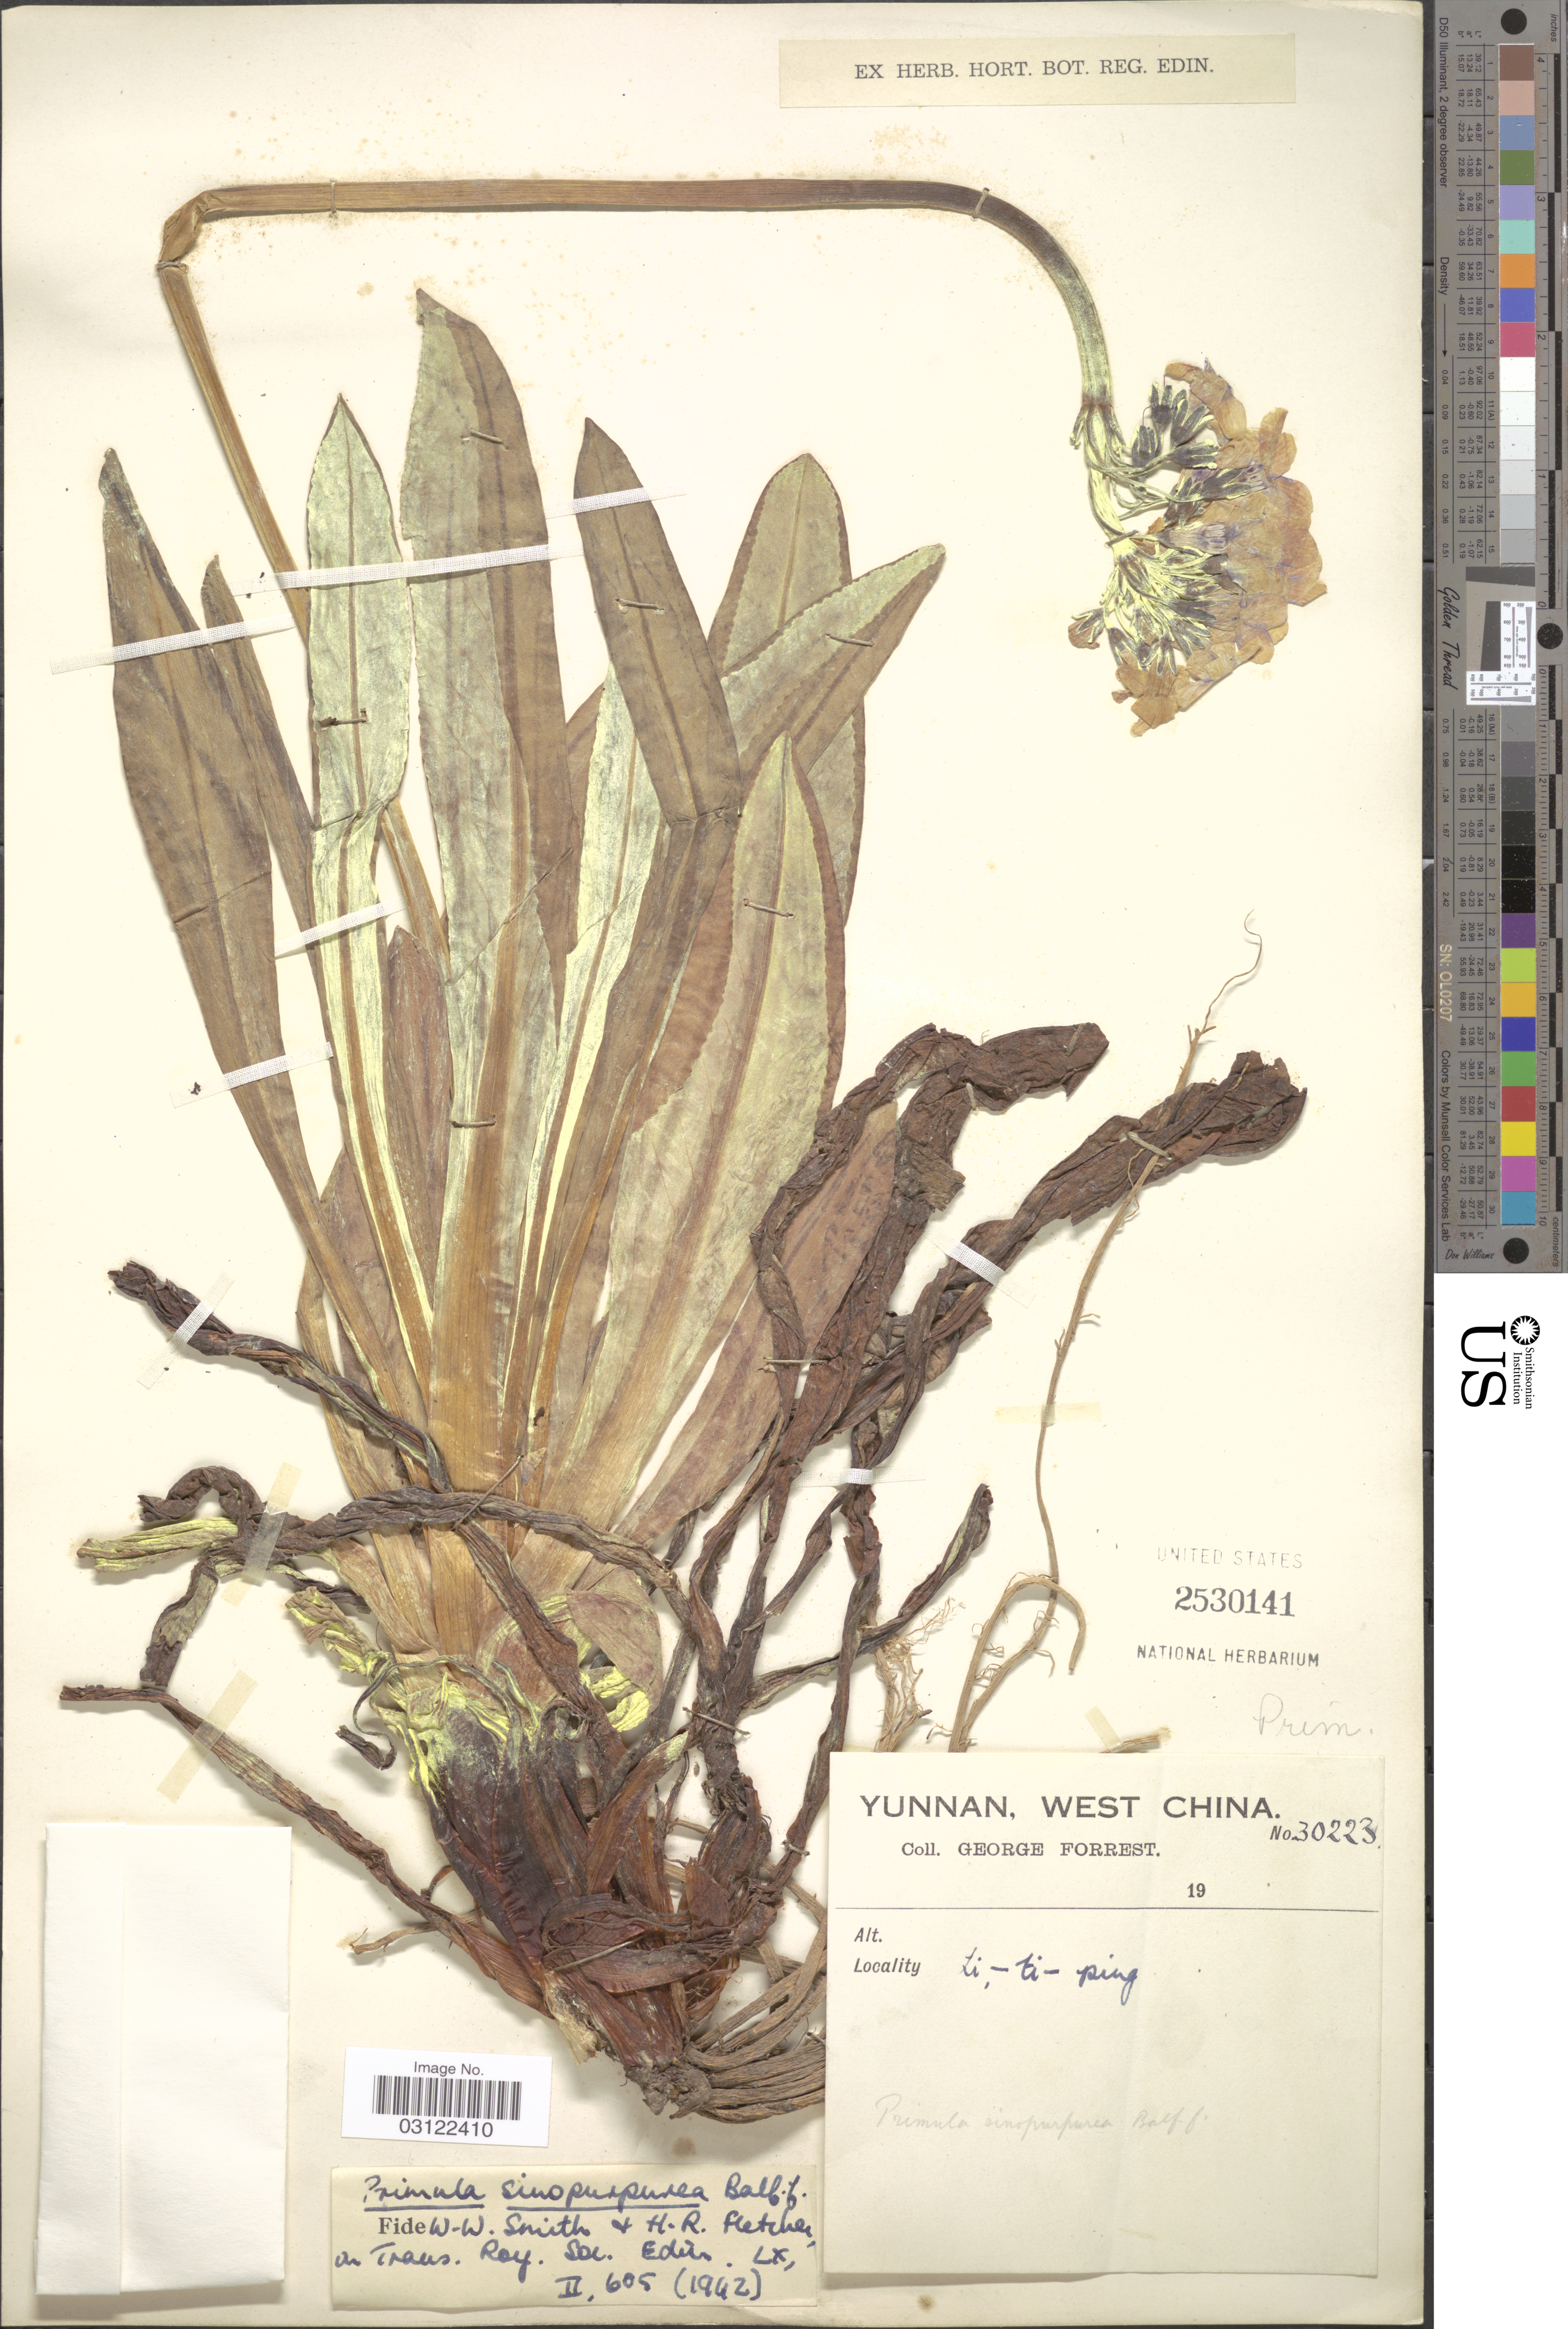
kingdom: Plantae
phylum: Tracheophyta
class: Magnoliopsida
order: Ericales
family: Primulaceae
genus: Primula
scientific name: Primula sinopurpurea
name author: Balf. f. ex Hutch.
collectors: G. Forrest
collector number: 30223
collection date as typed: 19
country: China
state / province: Yunnan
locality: West China. Li-ti-ping.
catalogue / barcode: US 2530141